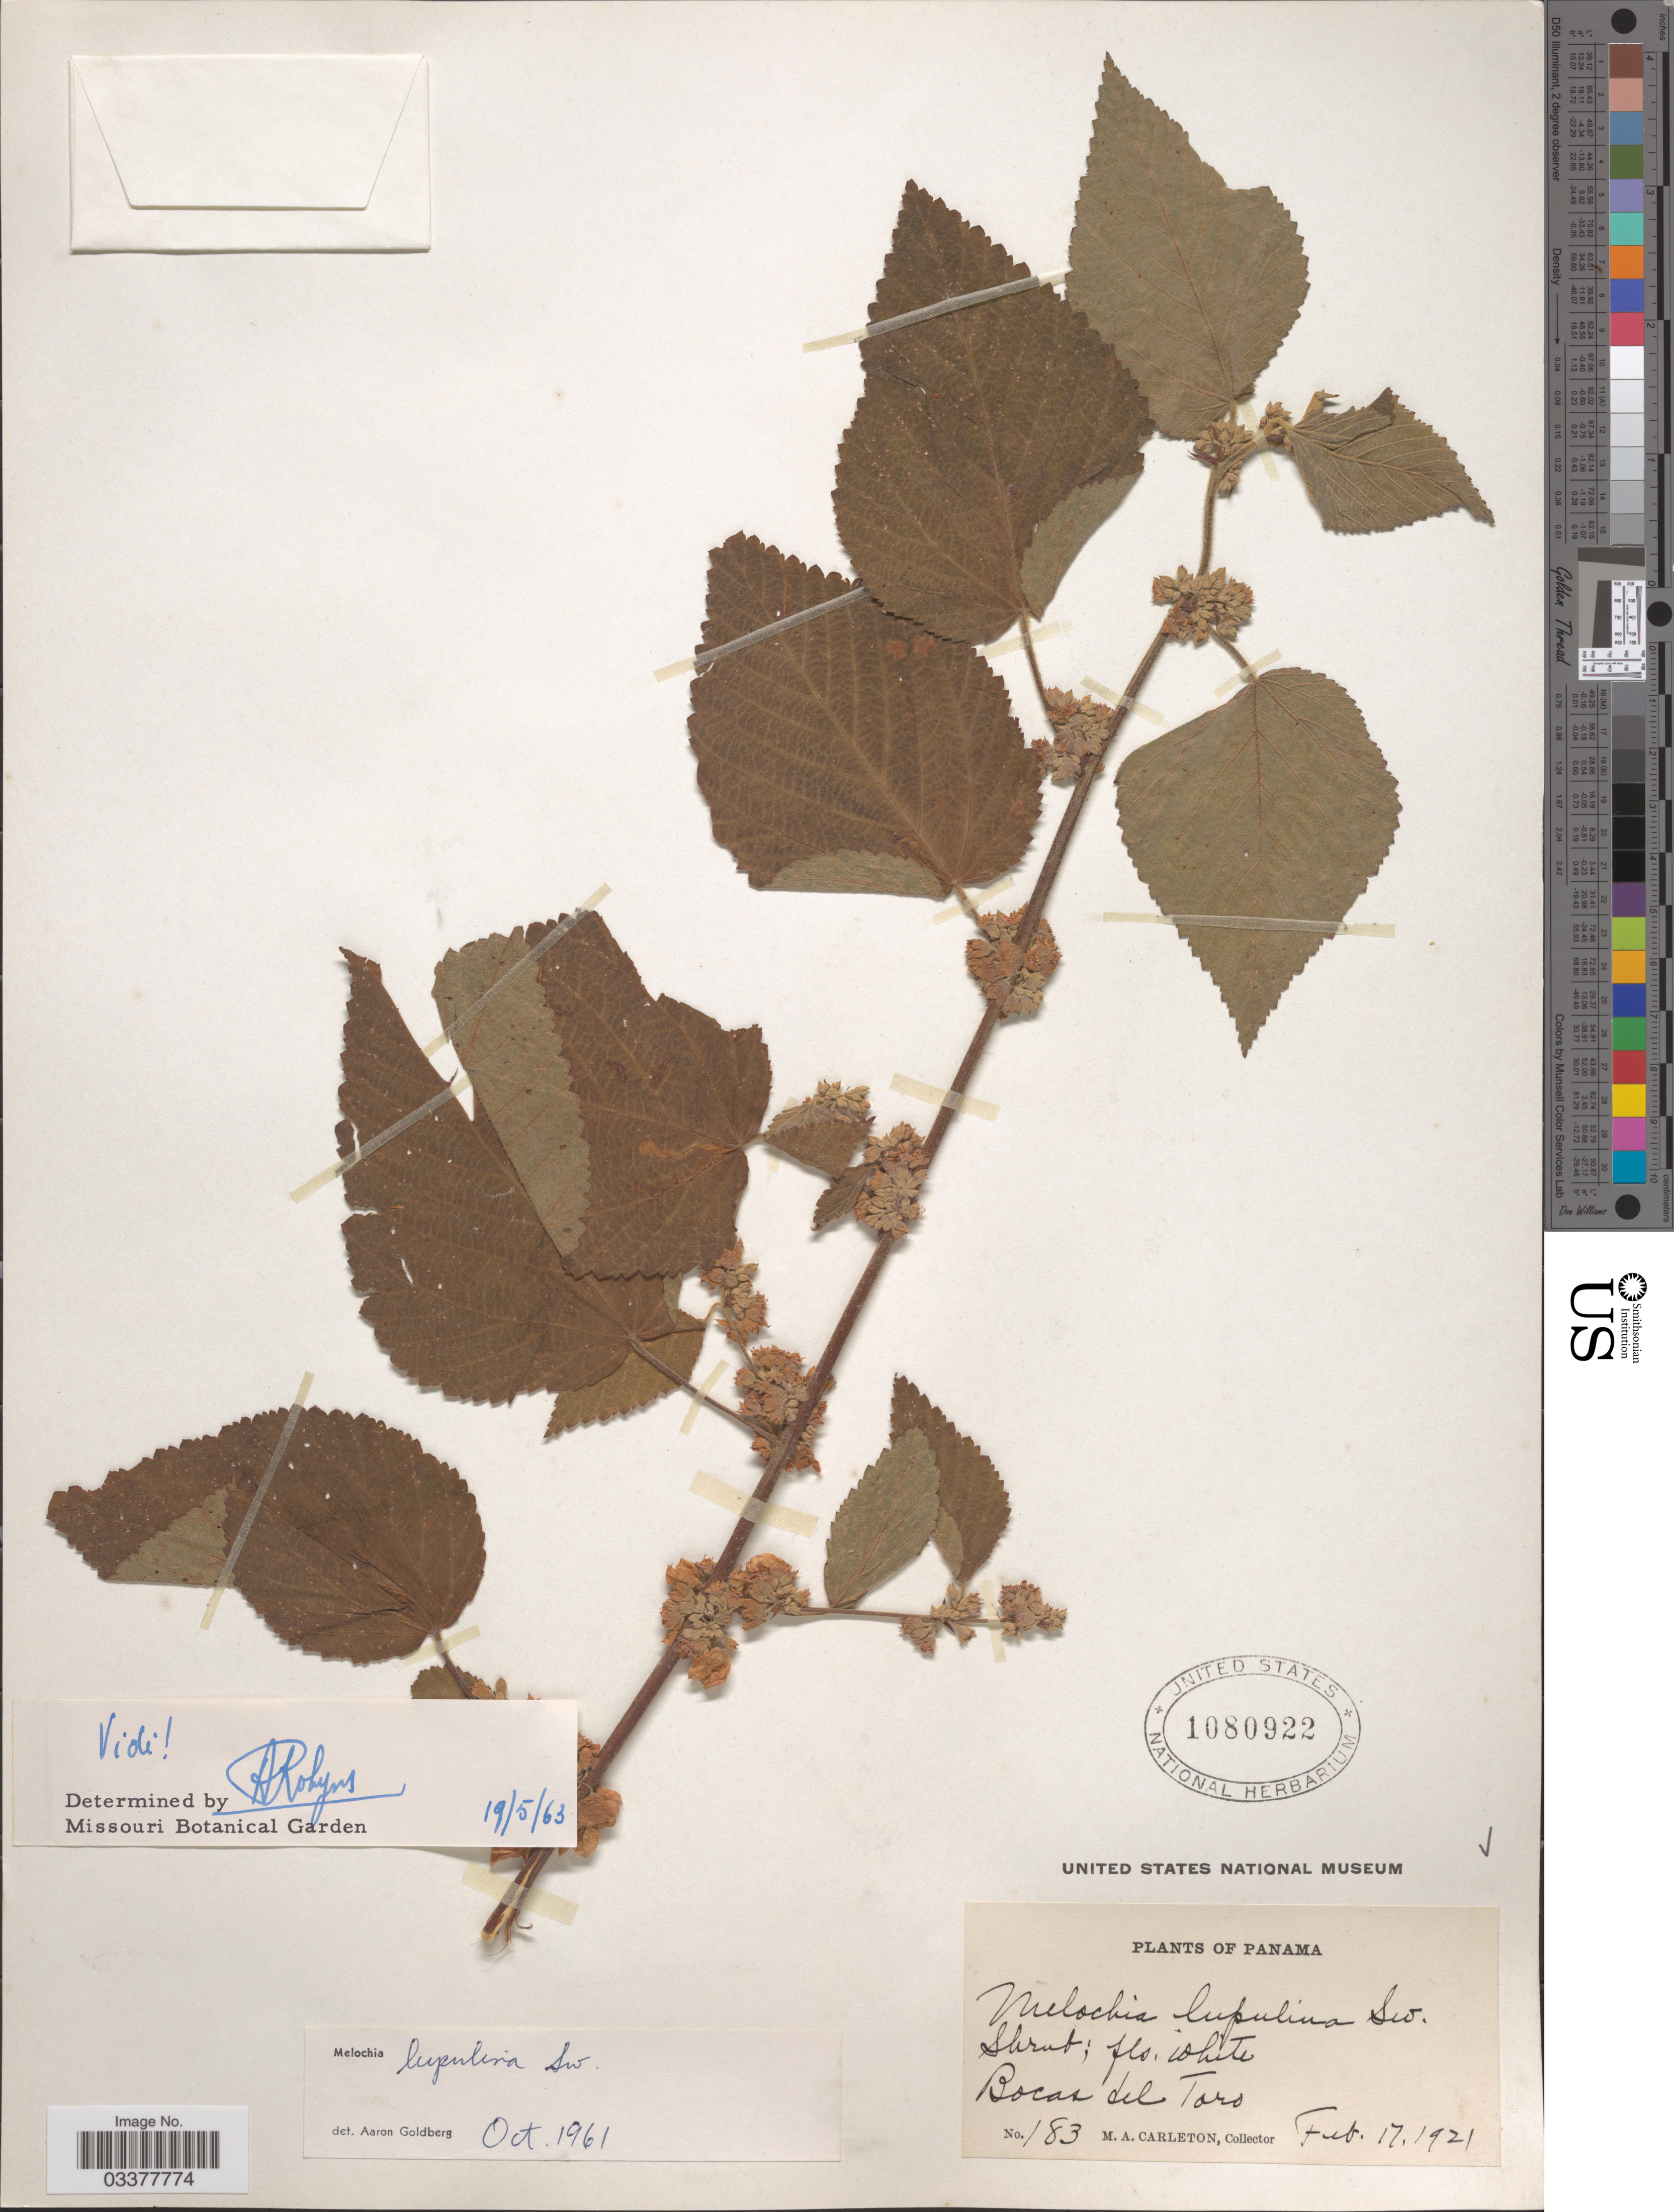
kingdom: Plantae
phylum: Tracheophyta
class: Magnoliopsida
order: Malvales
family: Malvaceae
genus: Melochia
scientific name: Melochia lupulina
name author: Sw.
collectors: M. A. Carleton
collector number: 183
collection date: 1921-02-17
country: Panama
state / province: Bocas del Toro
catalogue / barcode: US 1080922